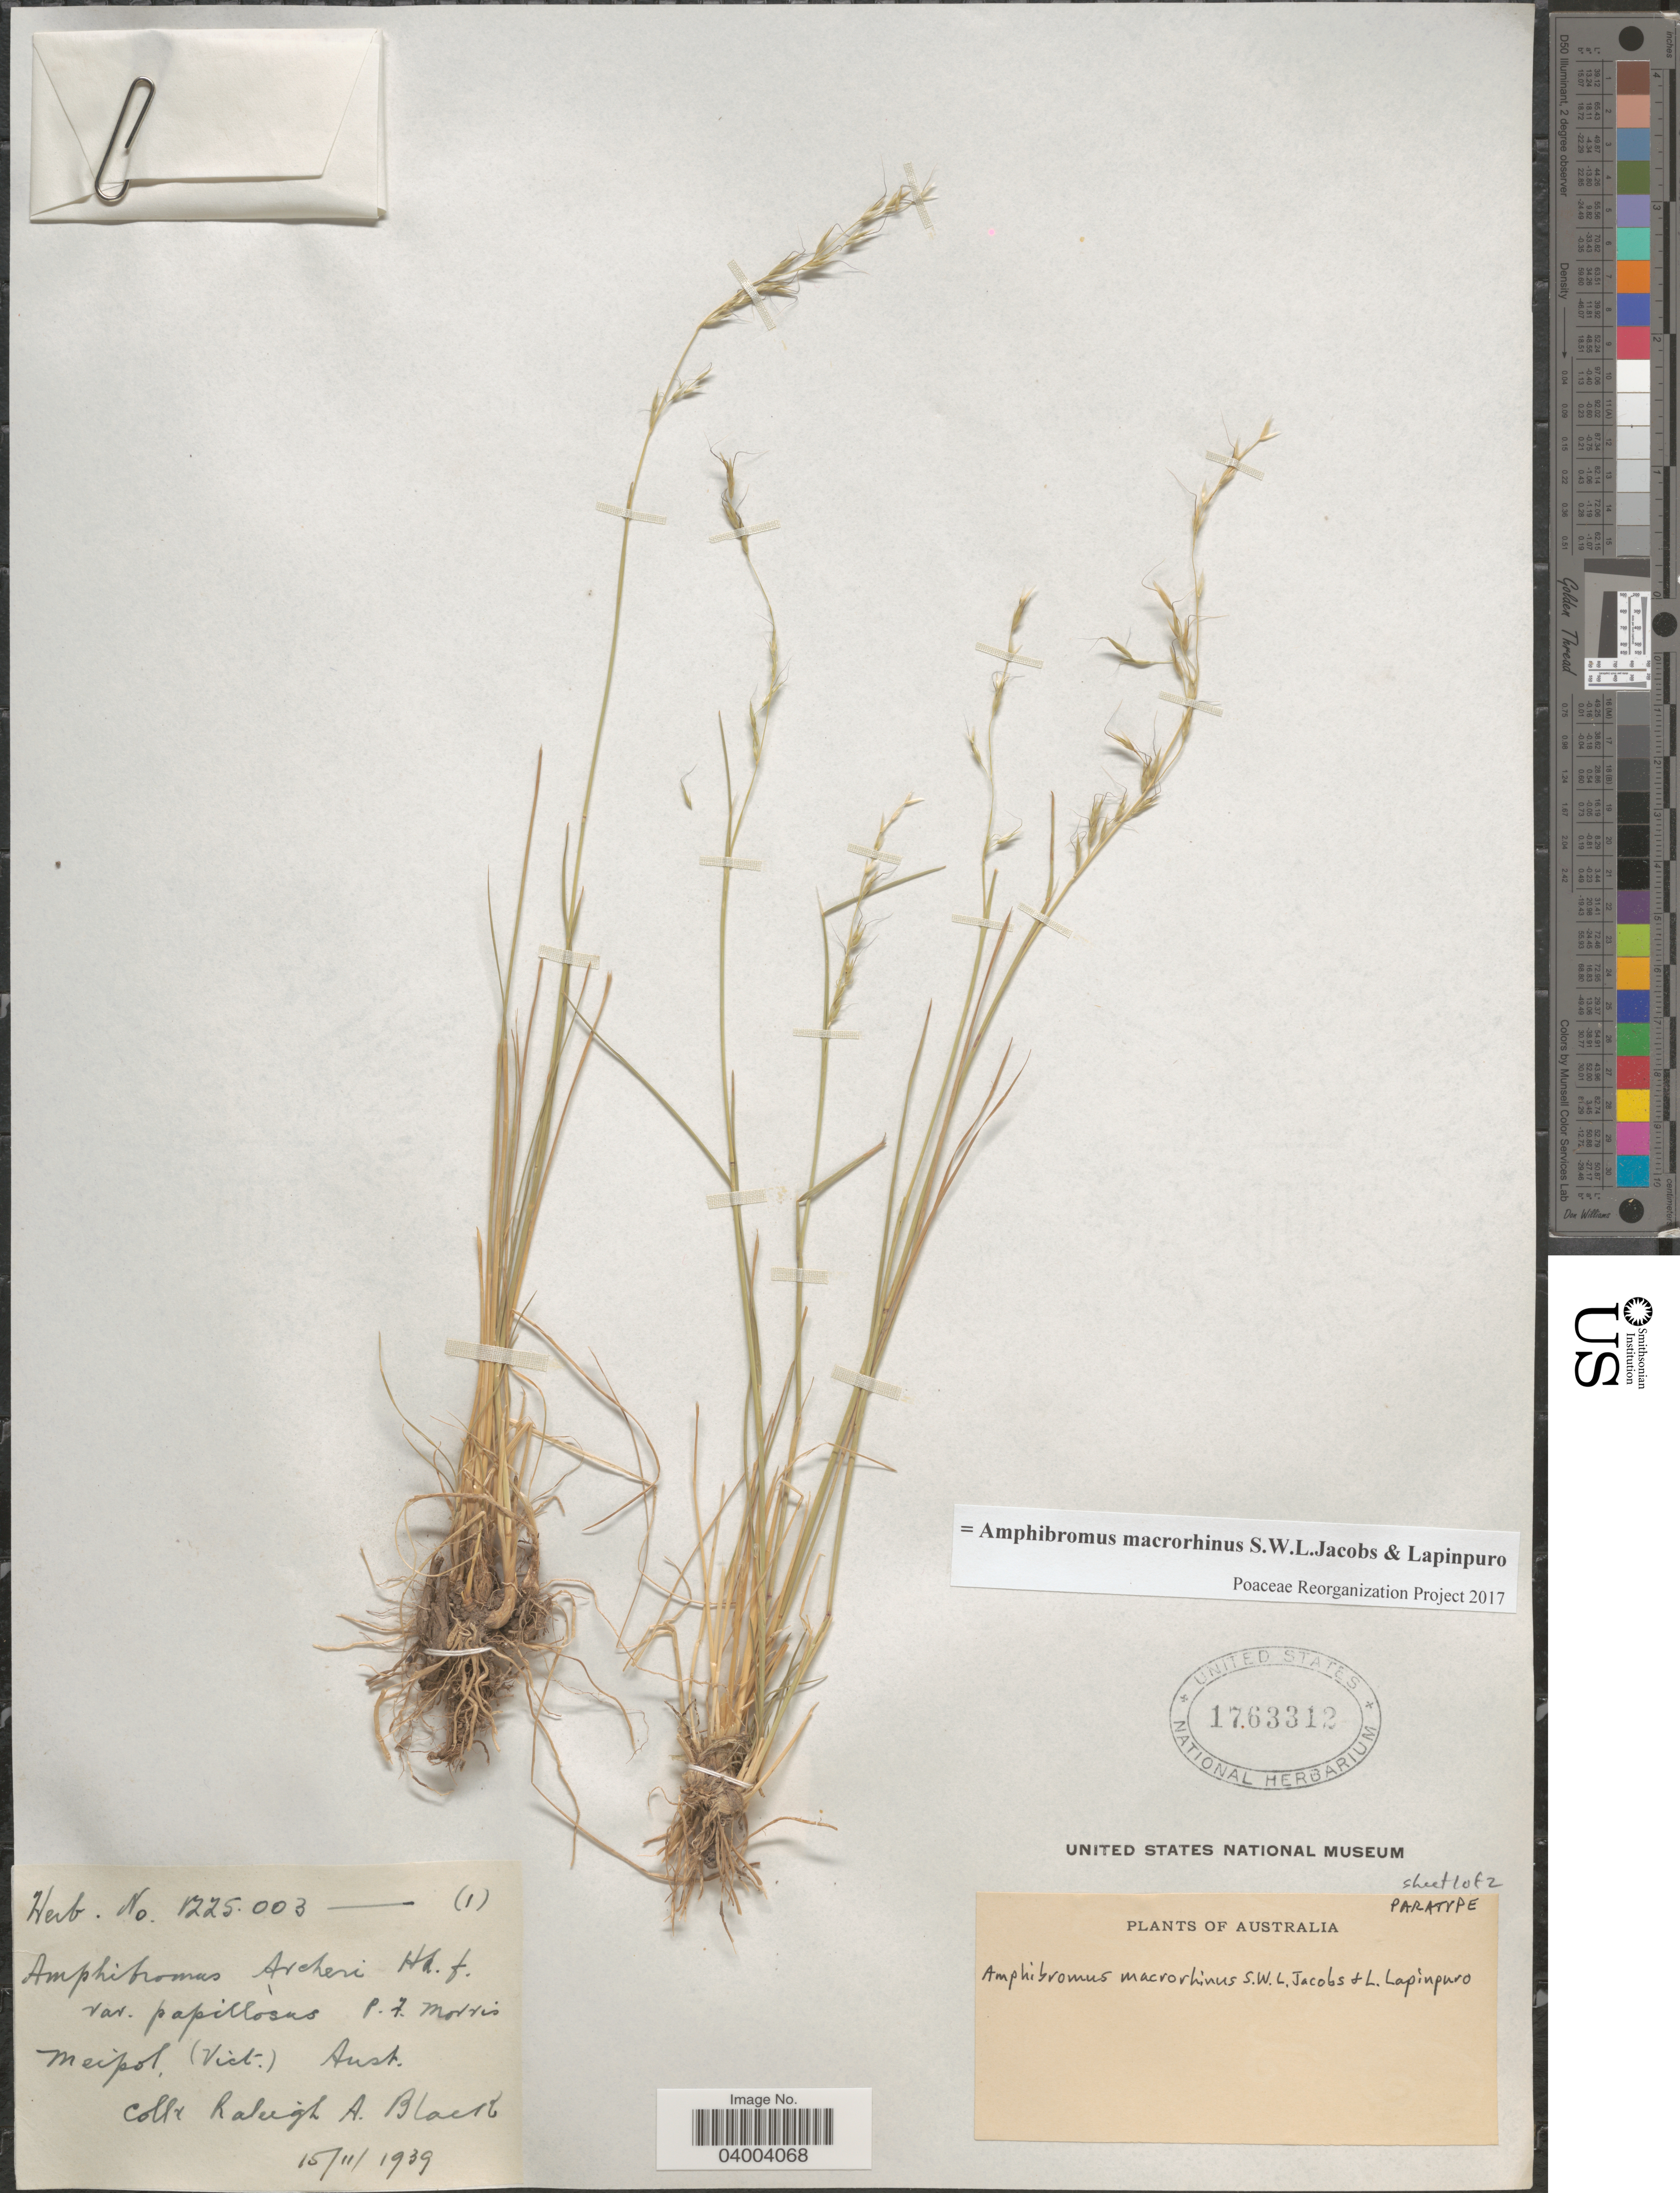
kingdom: Plantae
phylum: Tracheophyta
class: Liliopsida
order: Poales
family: Poaceae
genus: Amphibromus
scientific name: Amphibromus macrorhinus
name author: S.W.L. Jacobs & Lapinpuro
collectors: R. A. Black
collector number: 1225.003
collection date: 1939-11-15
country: Australia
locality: Meipol. (Vict.). Aust.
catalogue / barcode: US 1763312